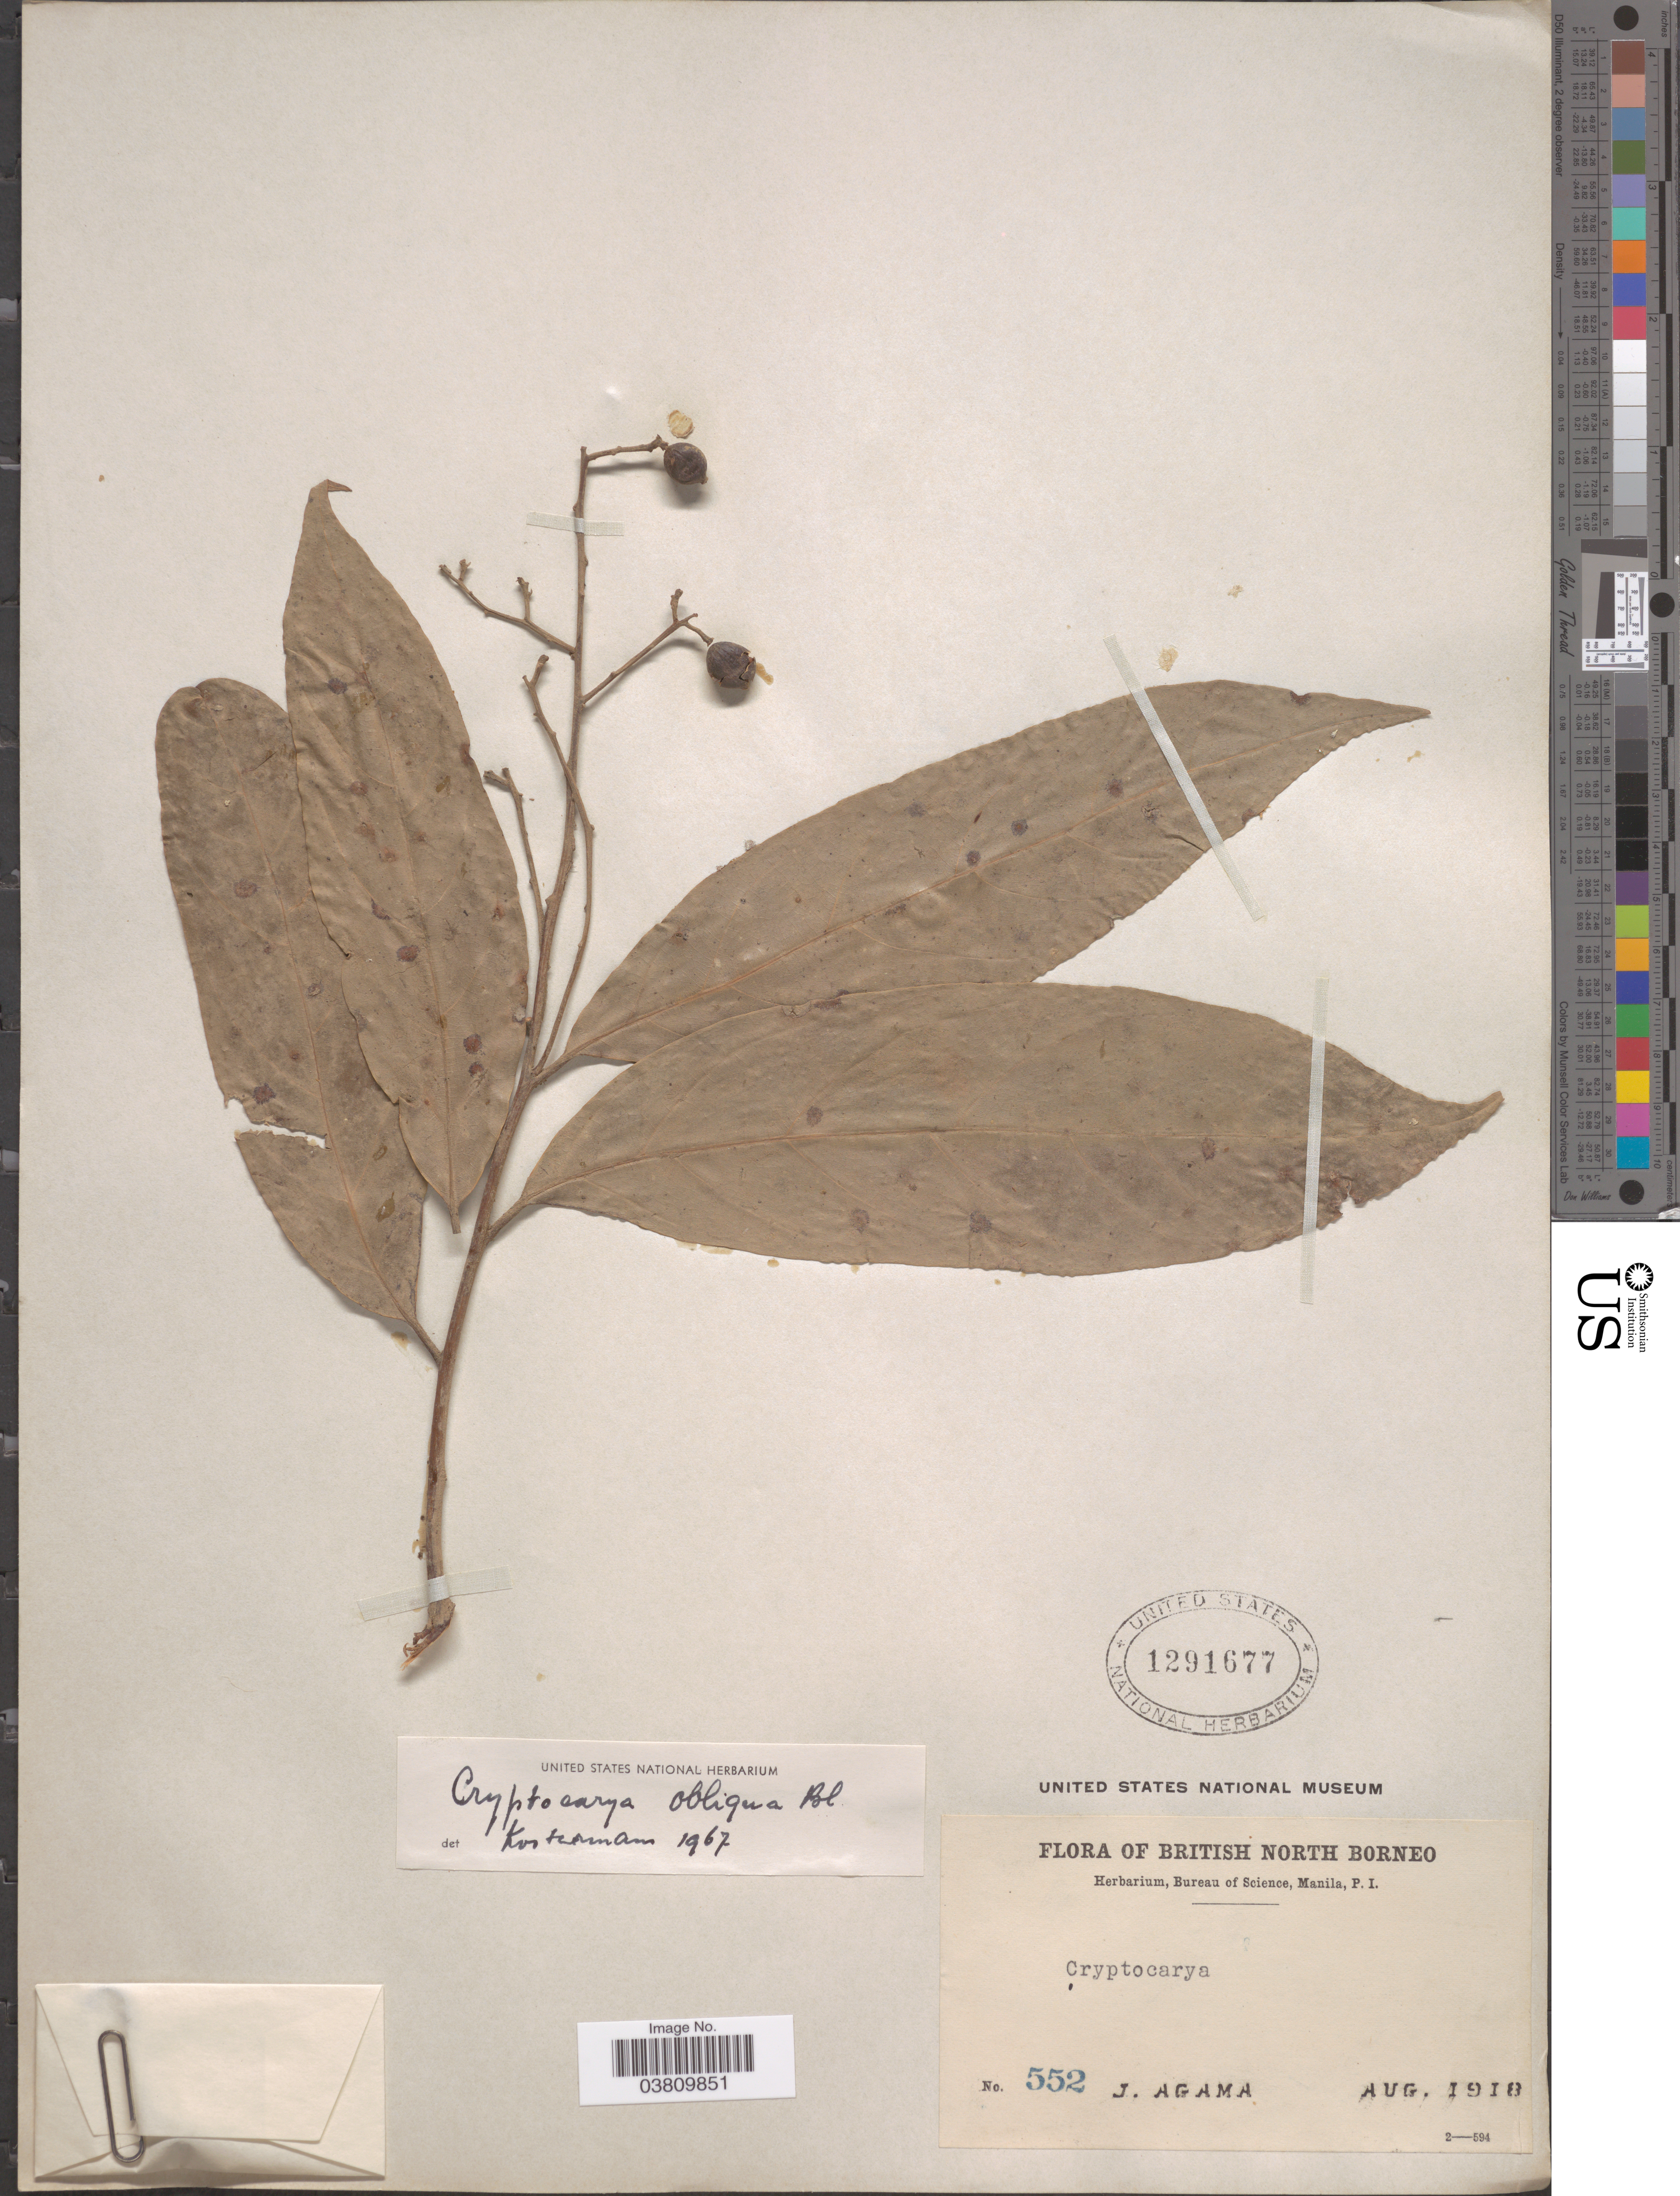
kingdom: Plantae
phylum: Tracheophyta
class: Magnoliopsida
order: Laurales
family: Lauraceae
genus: Cryptocarya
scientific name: Cryptocarya obliqua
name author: Blume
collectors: J. Agama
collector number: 552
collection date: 1918-08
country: Malaysia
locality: British North Borneo.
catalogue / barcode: US 1291677